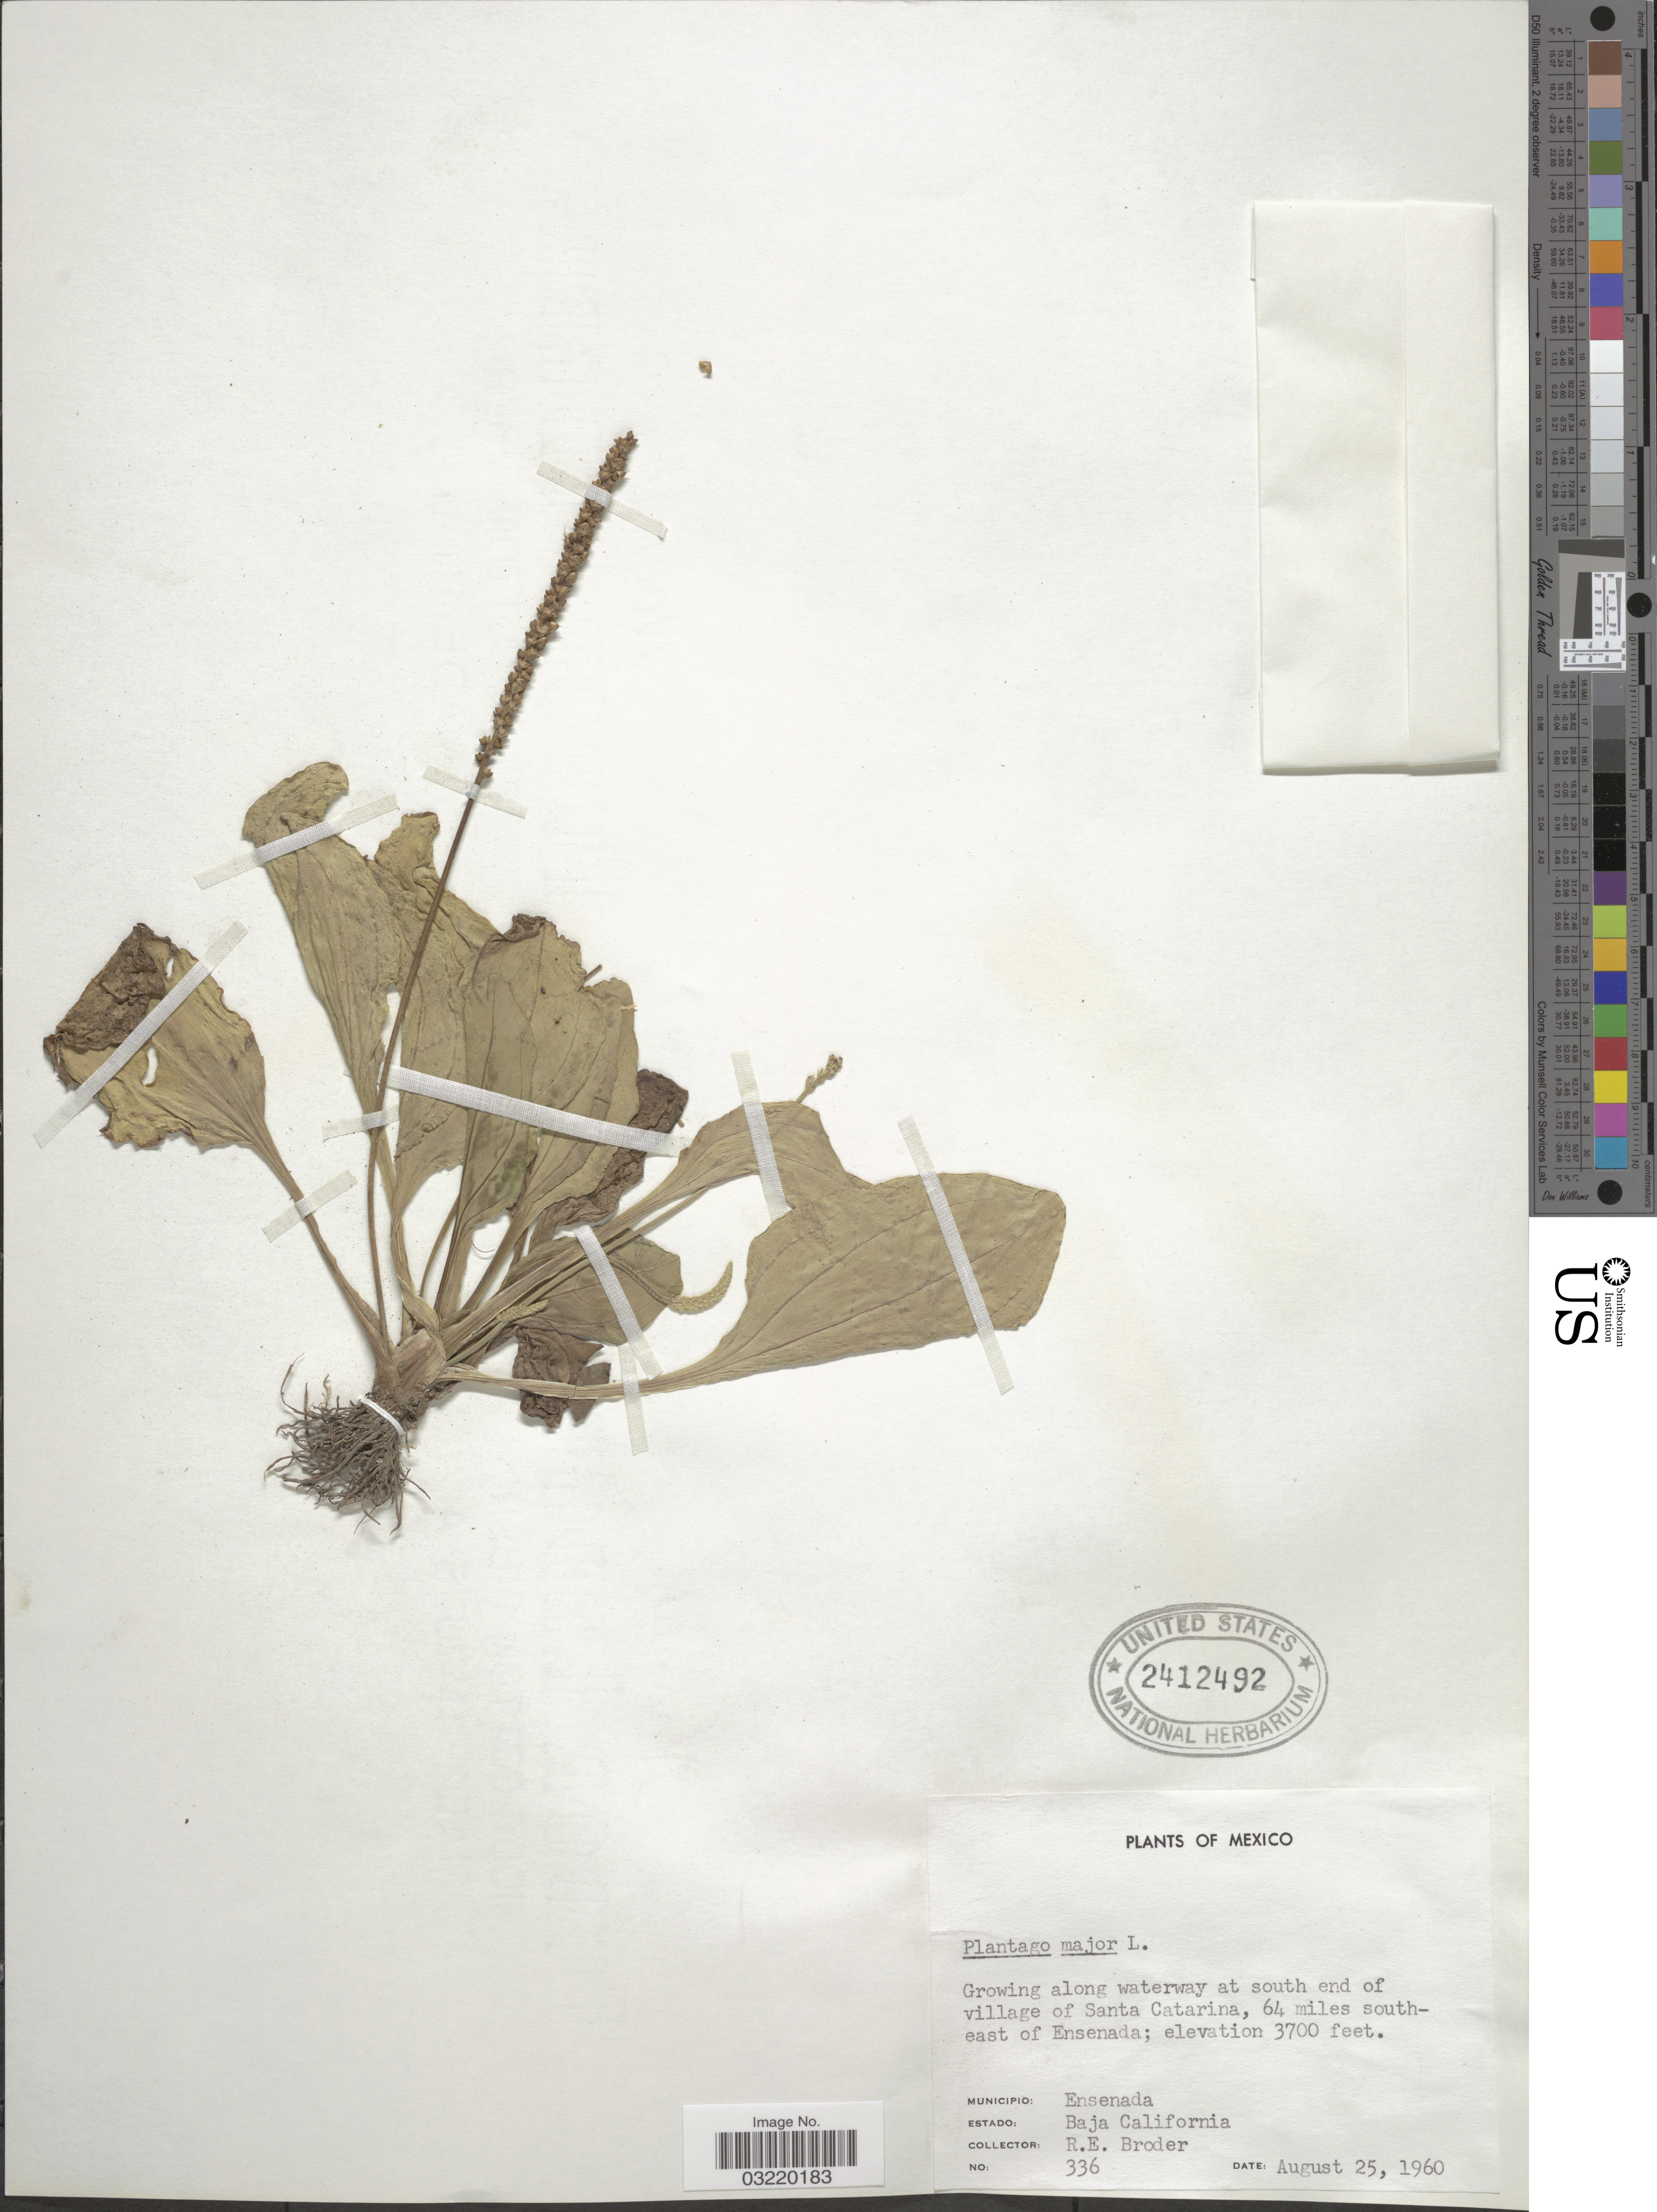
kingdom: Plantae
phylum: Tracheophyta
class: Magnoliopsida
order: Lamiales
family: Plantaginaceae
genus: Plantago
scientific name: Plantago major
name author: L.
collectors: R. Broder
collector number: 336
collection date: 1960-08-25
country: Mexico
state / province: Baja California Norte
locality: Growing along waterway at south end of village of Santa Catarina, 64 miles south-east of Ensenada.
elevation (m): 1128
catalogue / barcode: US 2412492